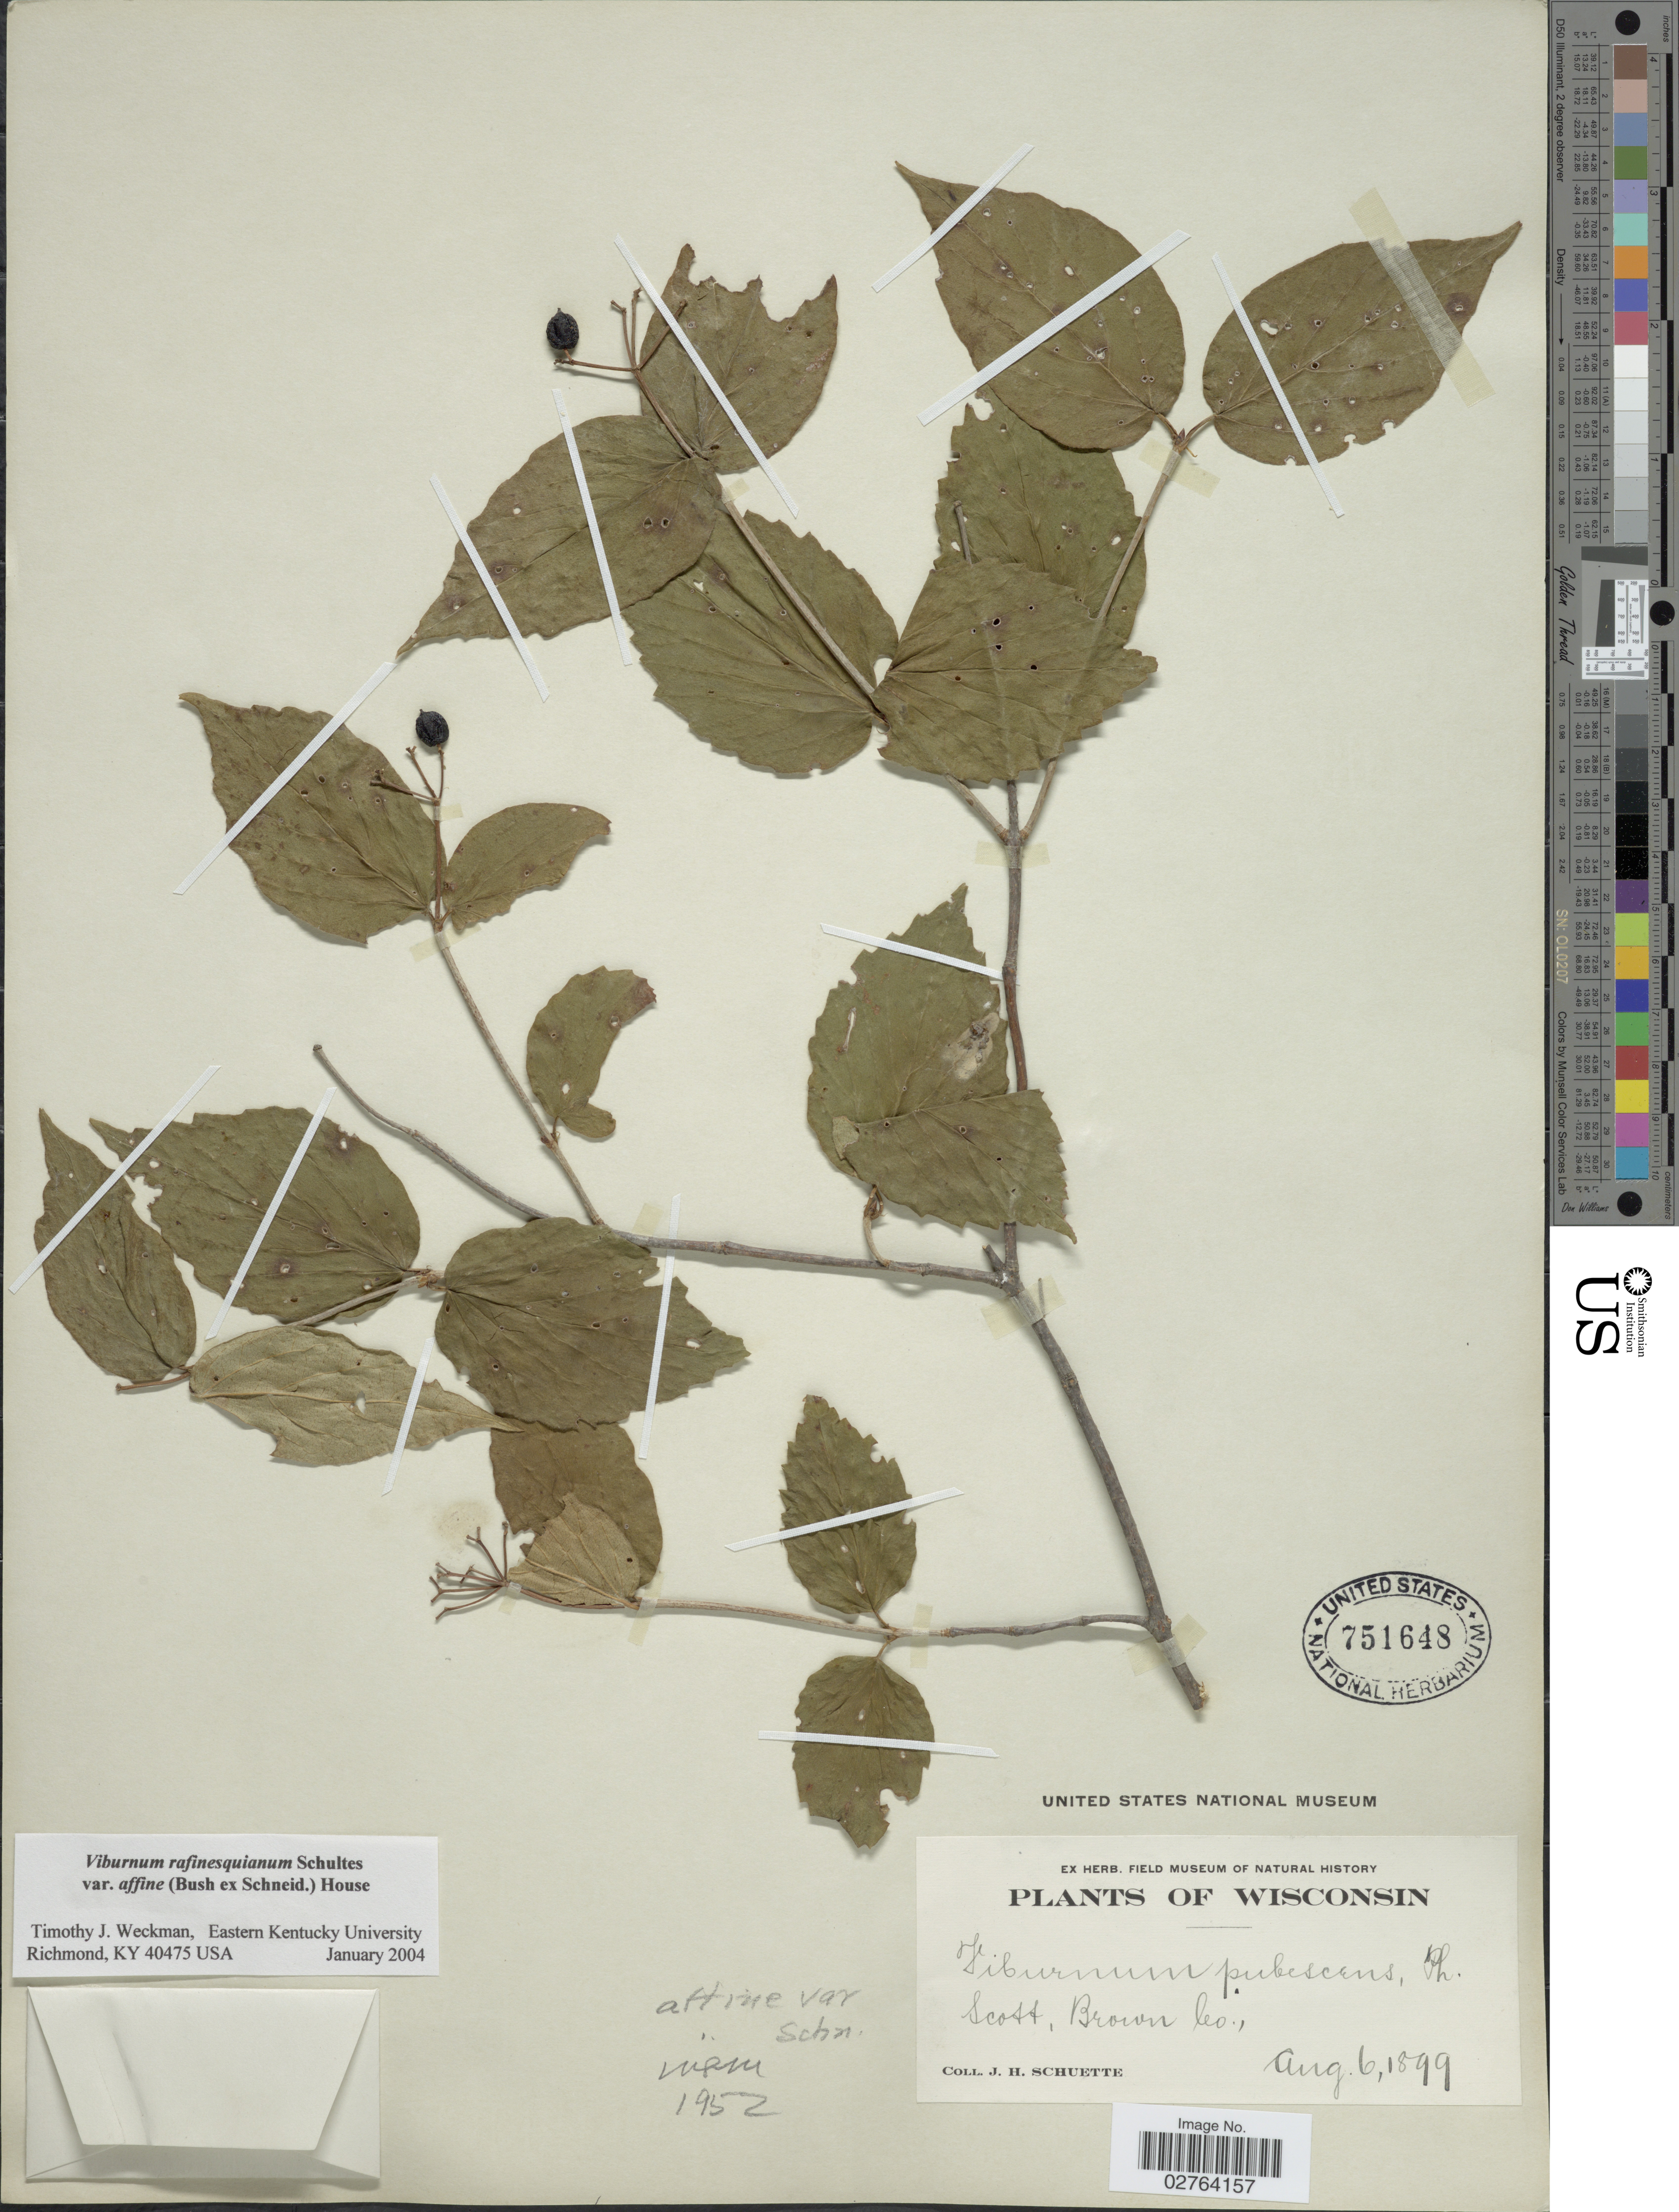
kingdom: Plantae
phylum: Tracheophyta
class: Magnoliopsida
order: Dipsacales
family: Viburnaceae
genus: Viburnum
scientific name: Viburnum rafinesqueanum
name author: Schult.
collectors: J. H. Schuette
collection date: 1899-08-06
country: United States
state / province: Wisconsin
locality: Scott, Brown Co.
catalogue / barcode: US 751648